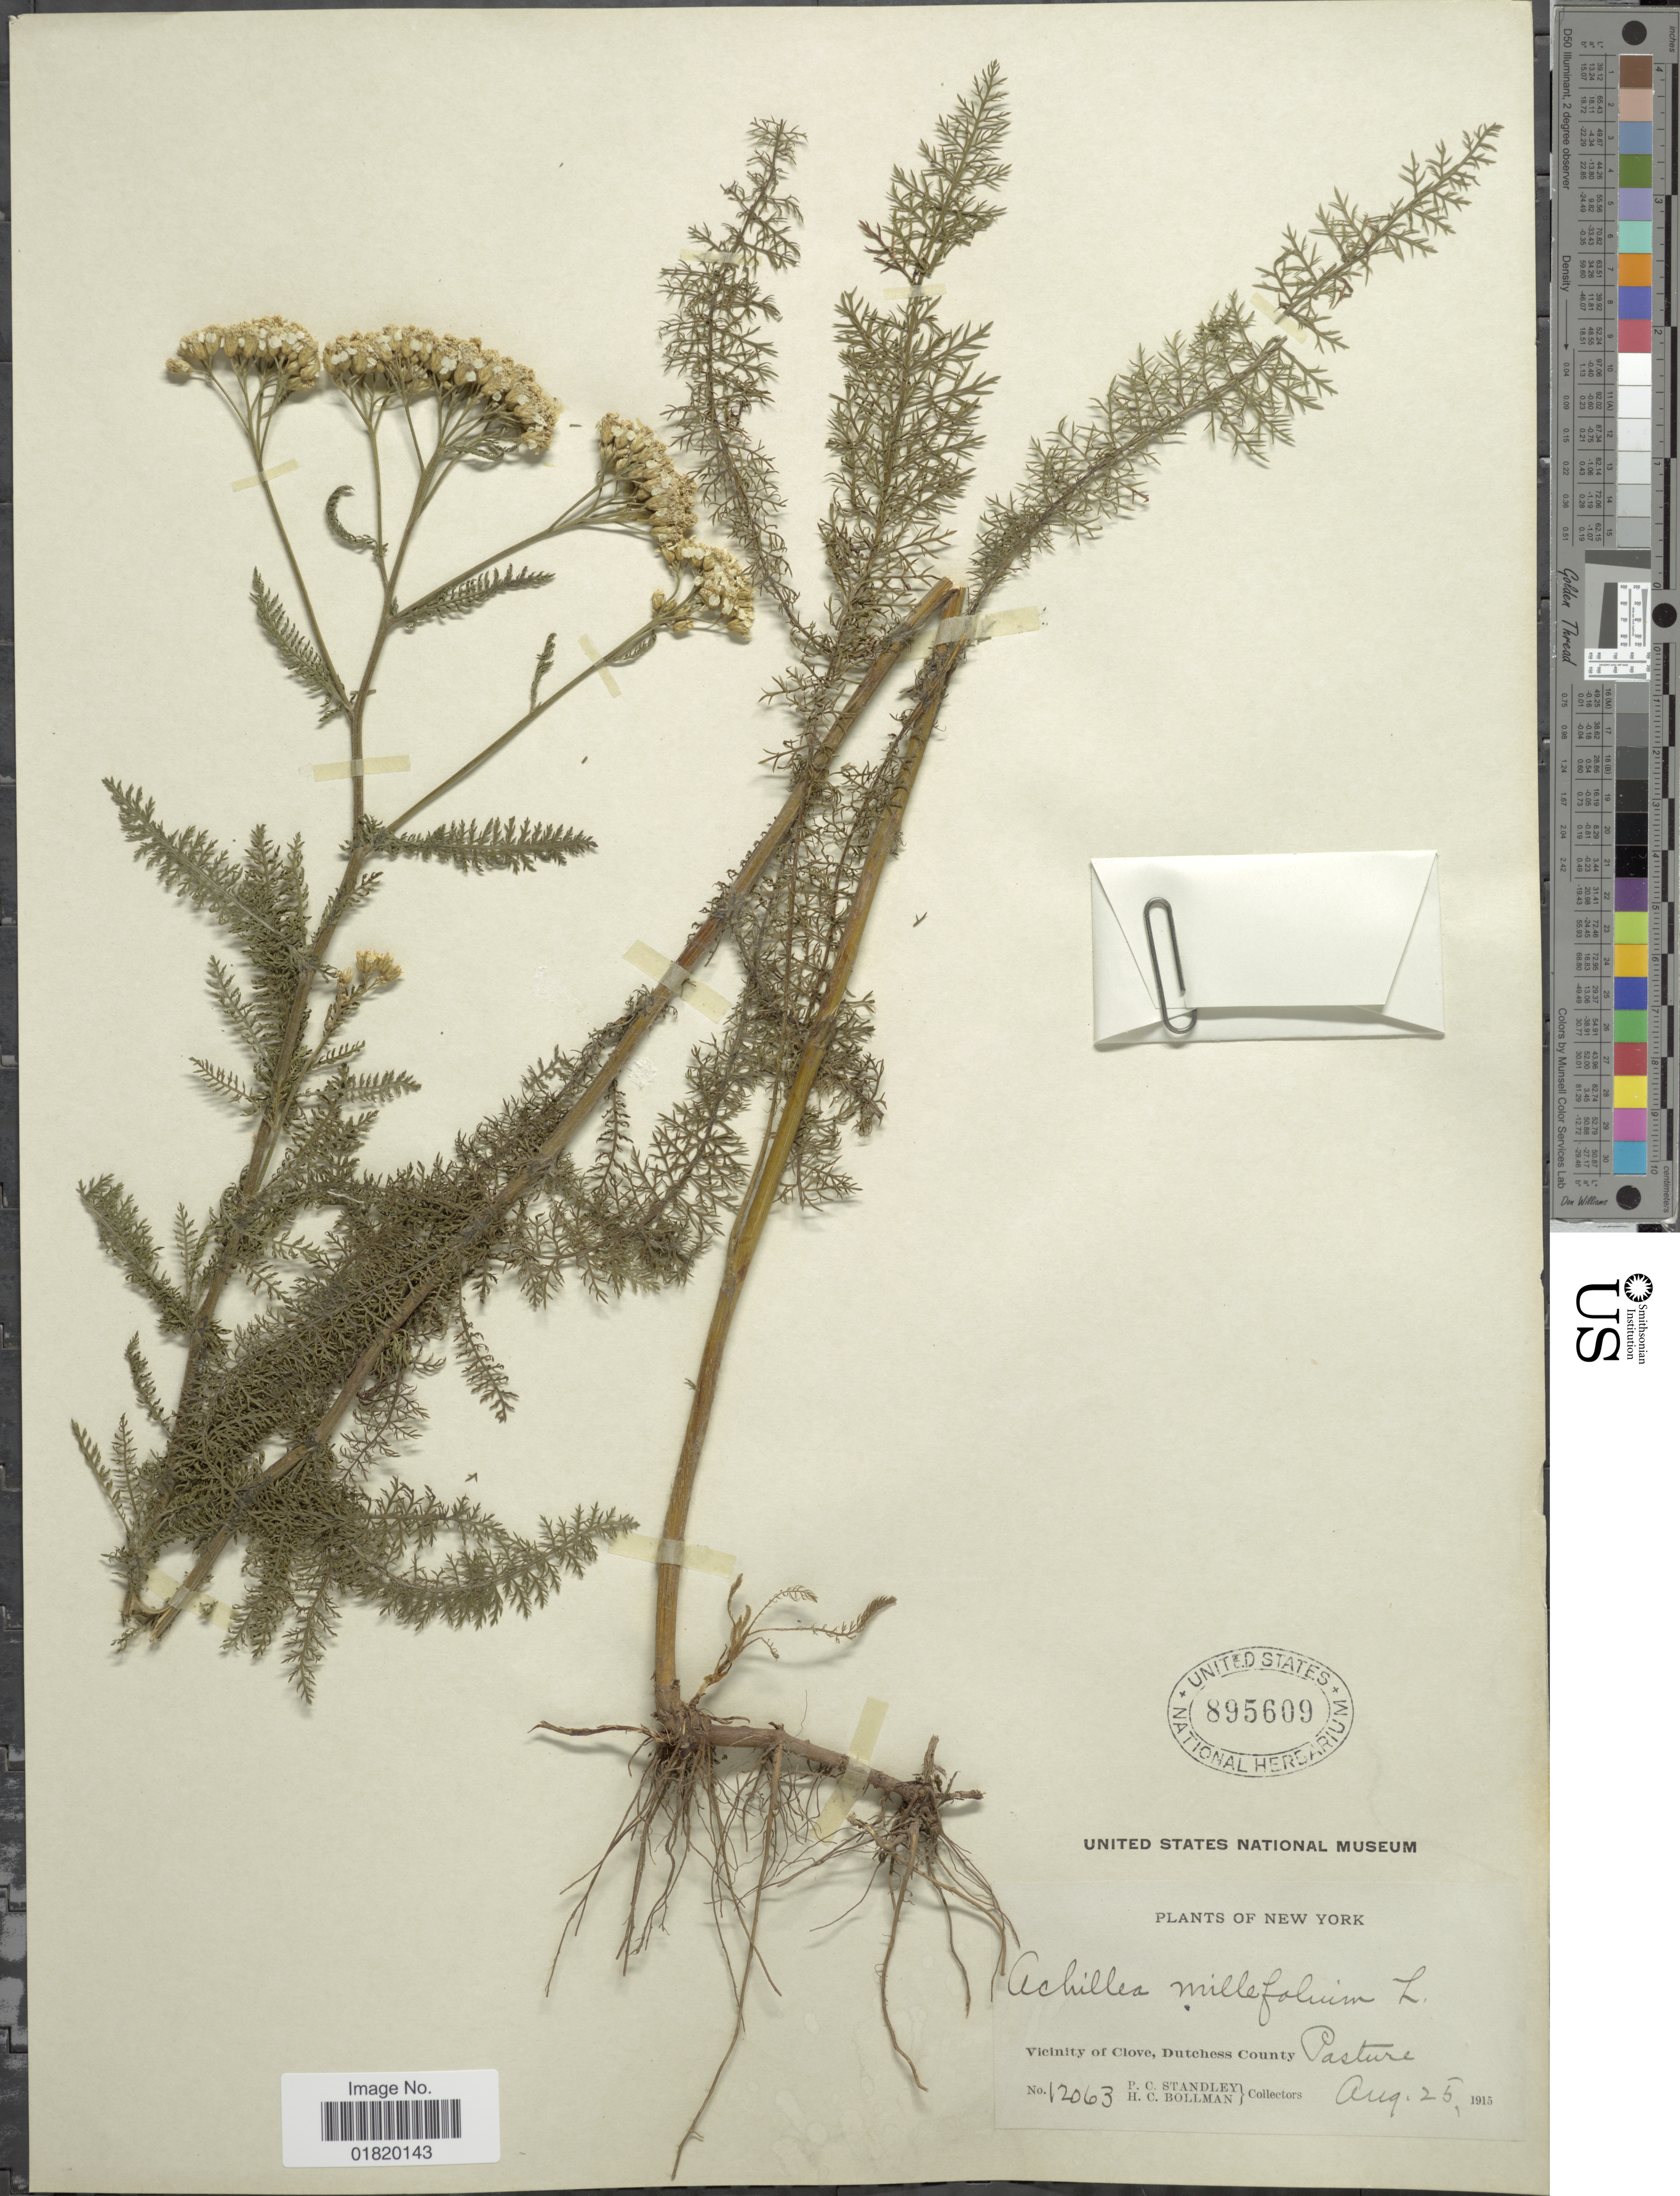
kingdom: Plantae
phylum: Tracheophyta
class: Magnoliopsida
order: Asterales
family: Asteraceae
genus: Achillea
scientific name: Achillea millefolium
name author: L.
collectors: P. C. Standley & H. C. Bollman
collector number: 12063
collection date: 1915-08-25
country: United States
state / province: New York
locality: Vicinity of Clove, Dutchess County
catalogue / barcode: US 895609